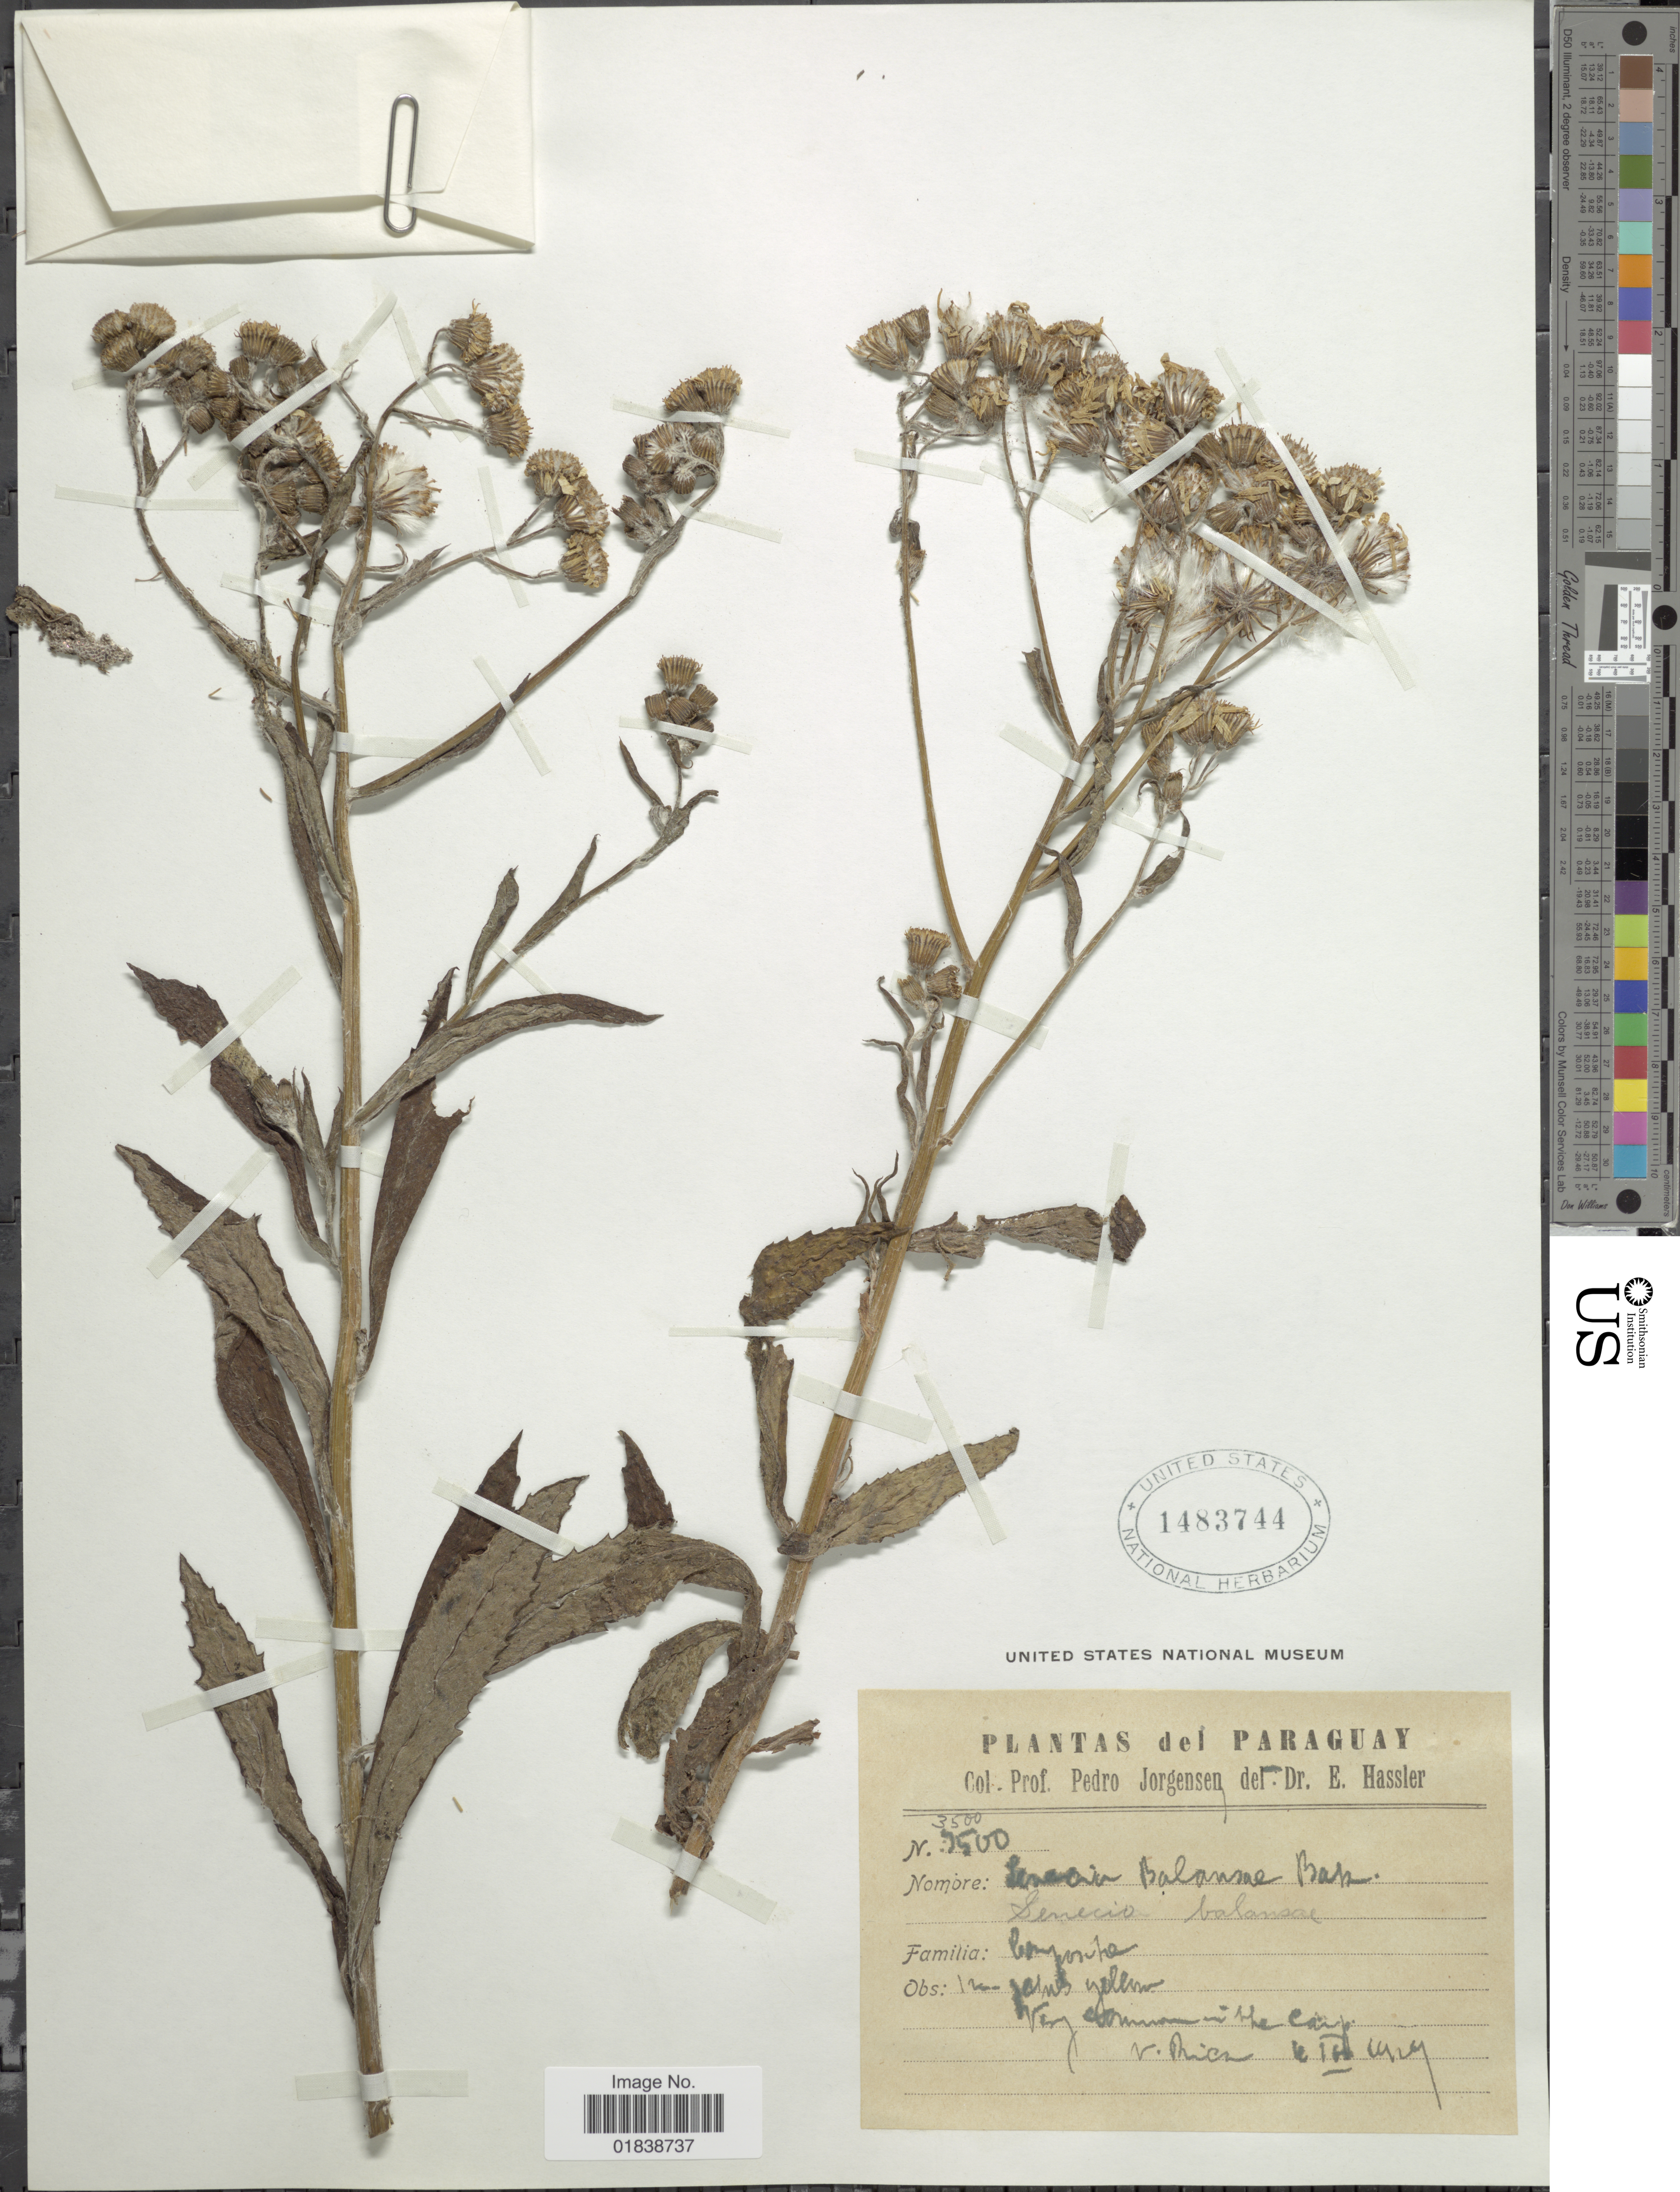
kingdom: Plantae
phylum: Tracheophyta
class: Magnoliopsida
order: Asterales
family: Asteraceae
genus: Senecio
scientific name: Senecio balansae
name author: Baker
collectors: P. Jörgensen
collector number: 3500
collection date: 1929-03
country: Paraguay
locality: V. Rica.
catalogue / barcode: US 1483844